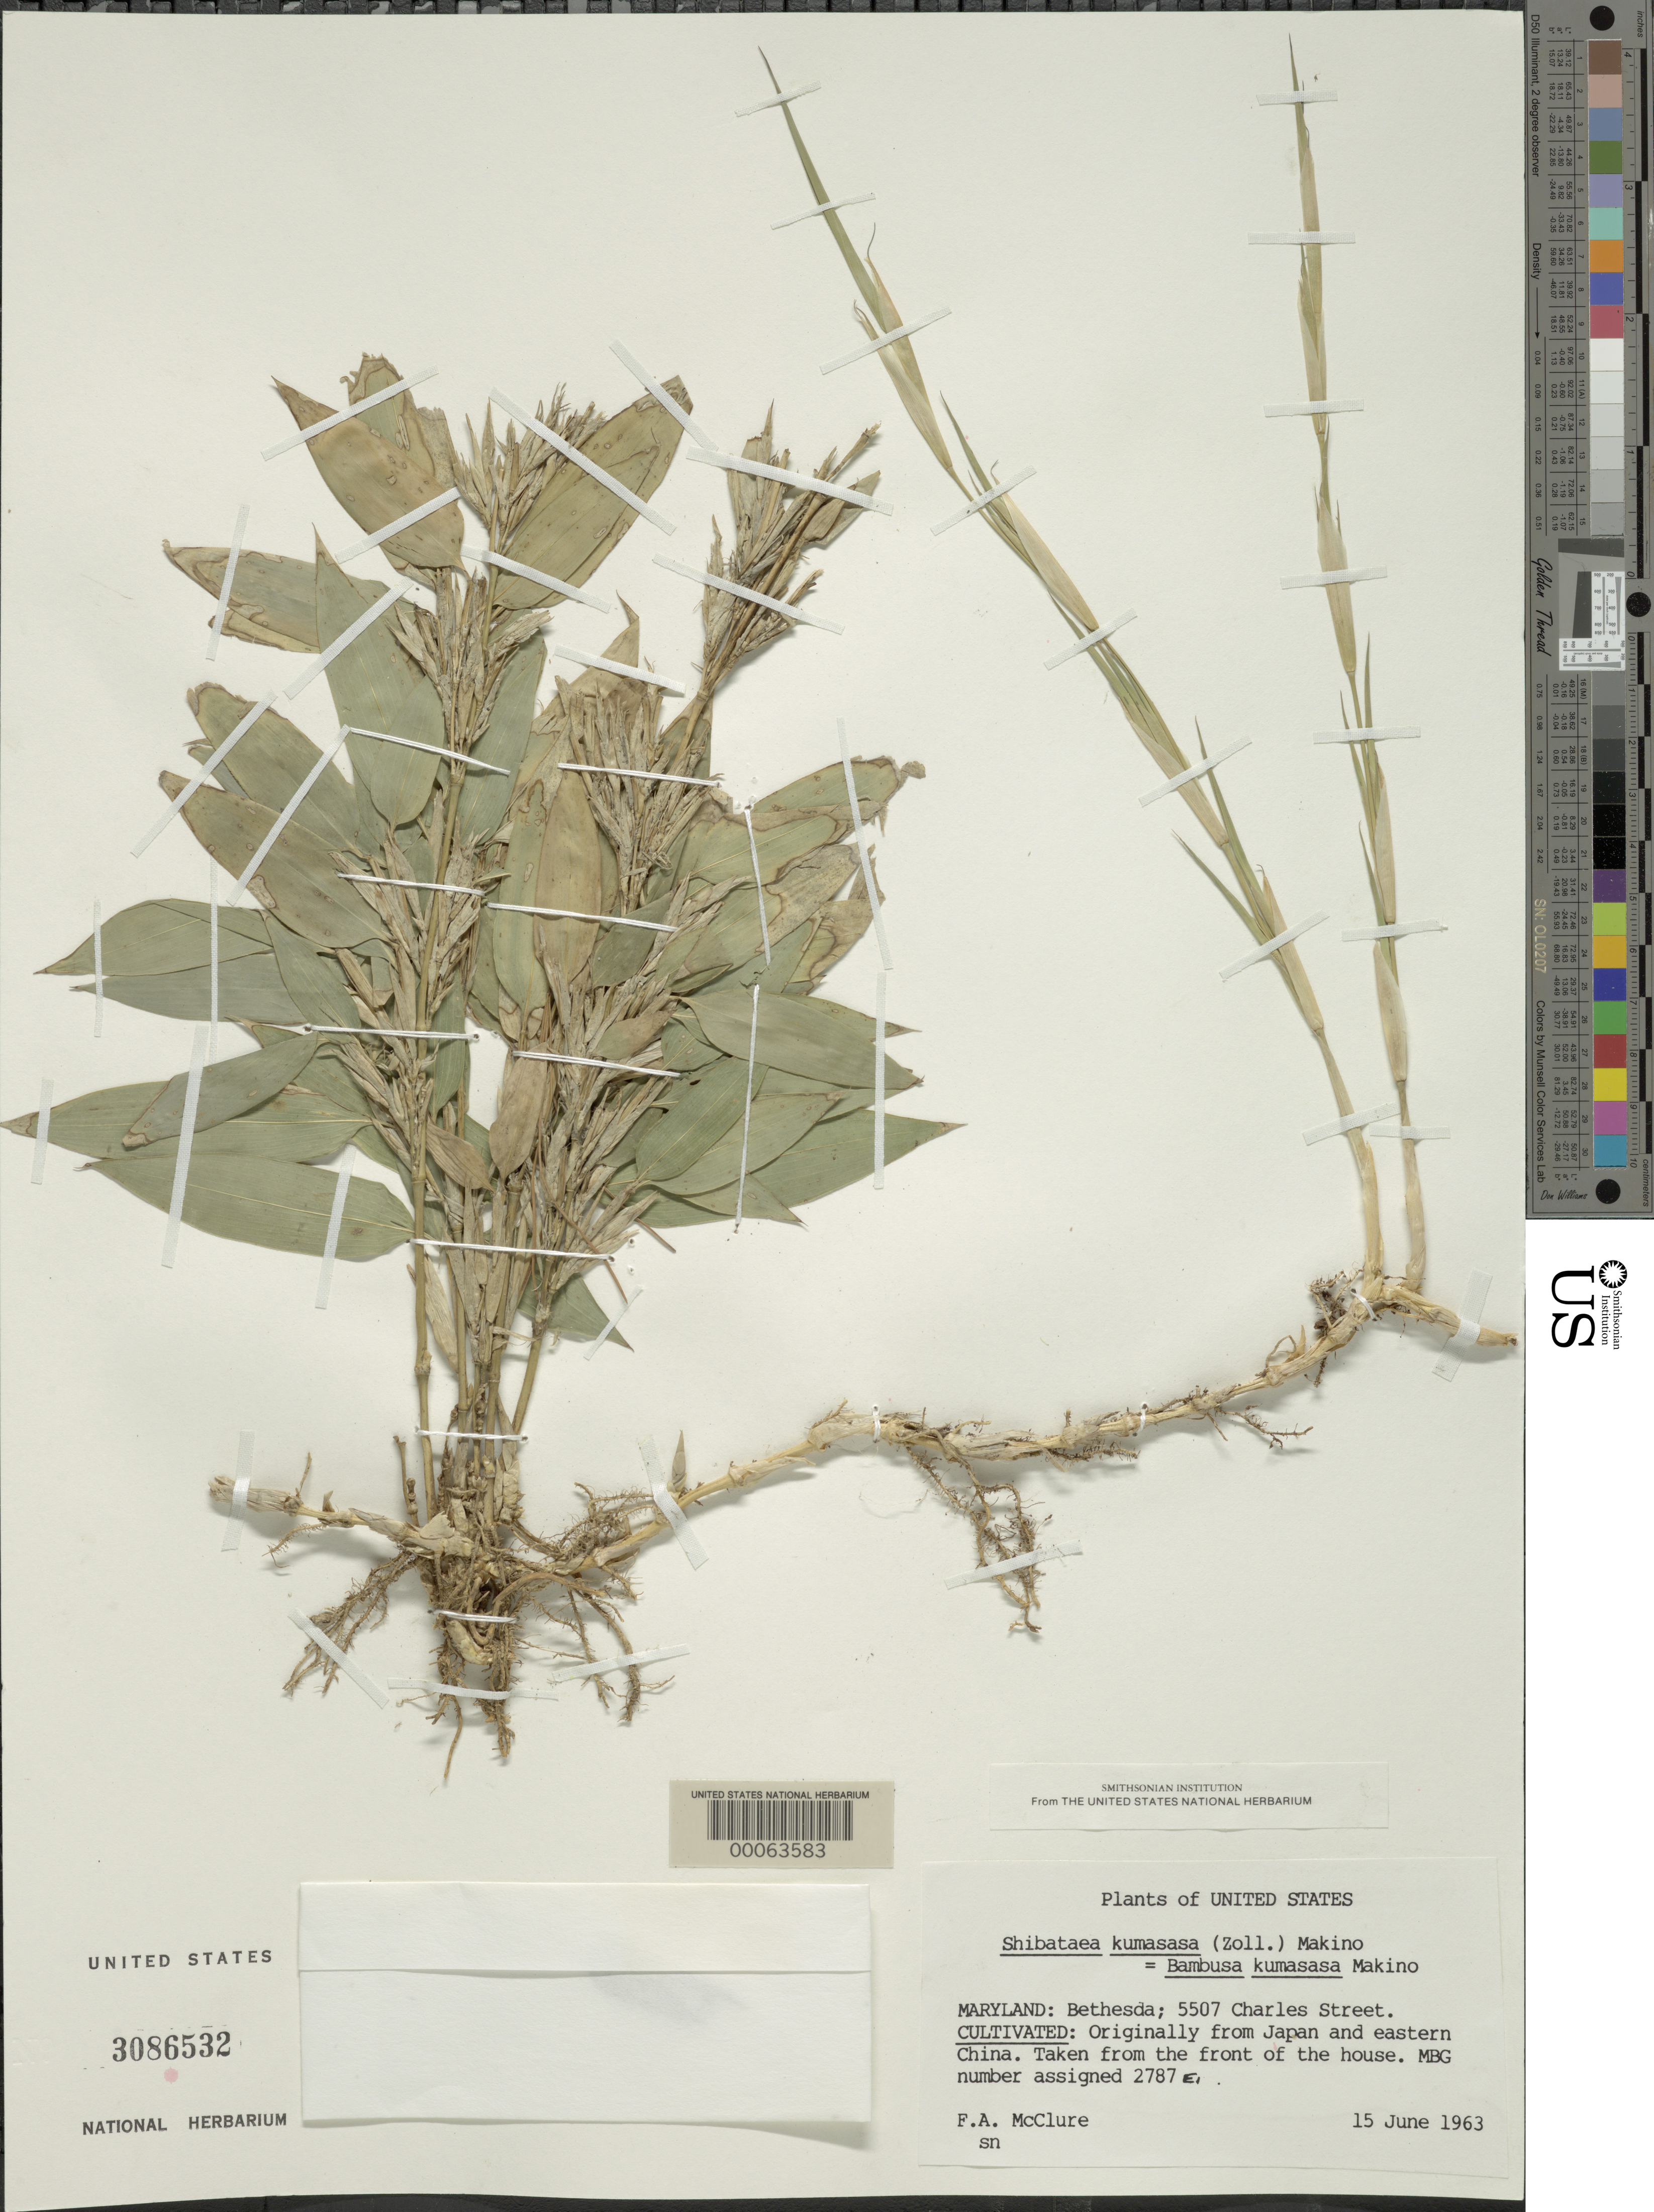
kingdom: Plantae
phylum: Tracheophyta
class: Liliopsida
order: Poales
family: Poaceae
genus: Shibataea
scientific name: Shibataea kumasasa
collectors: F. A. McClure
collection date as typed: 15 Jun 1963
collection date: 1963-06-15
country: United States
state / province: Maryland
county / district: Montgomery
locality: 5507 Charles Street, Bethesda (McClure's garden)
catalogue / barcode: US 3086532